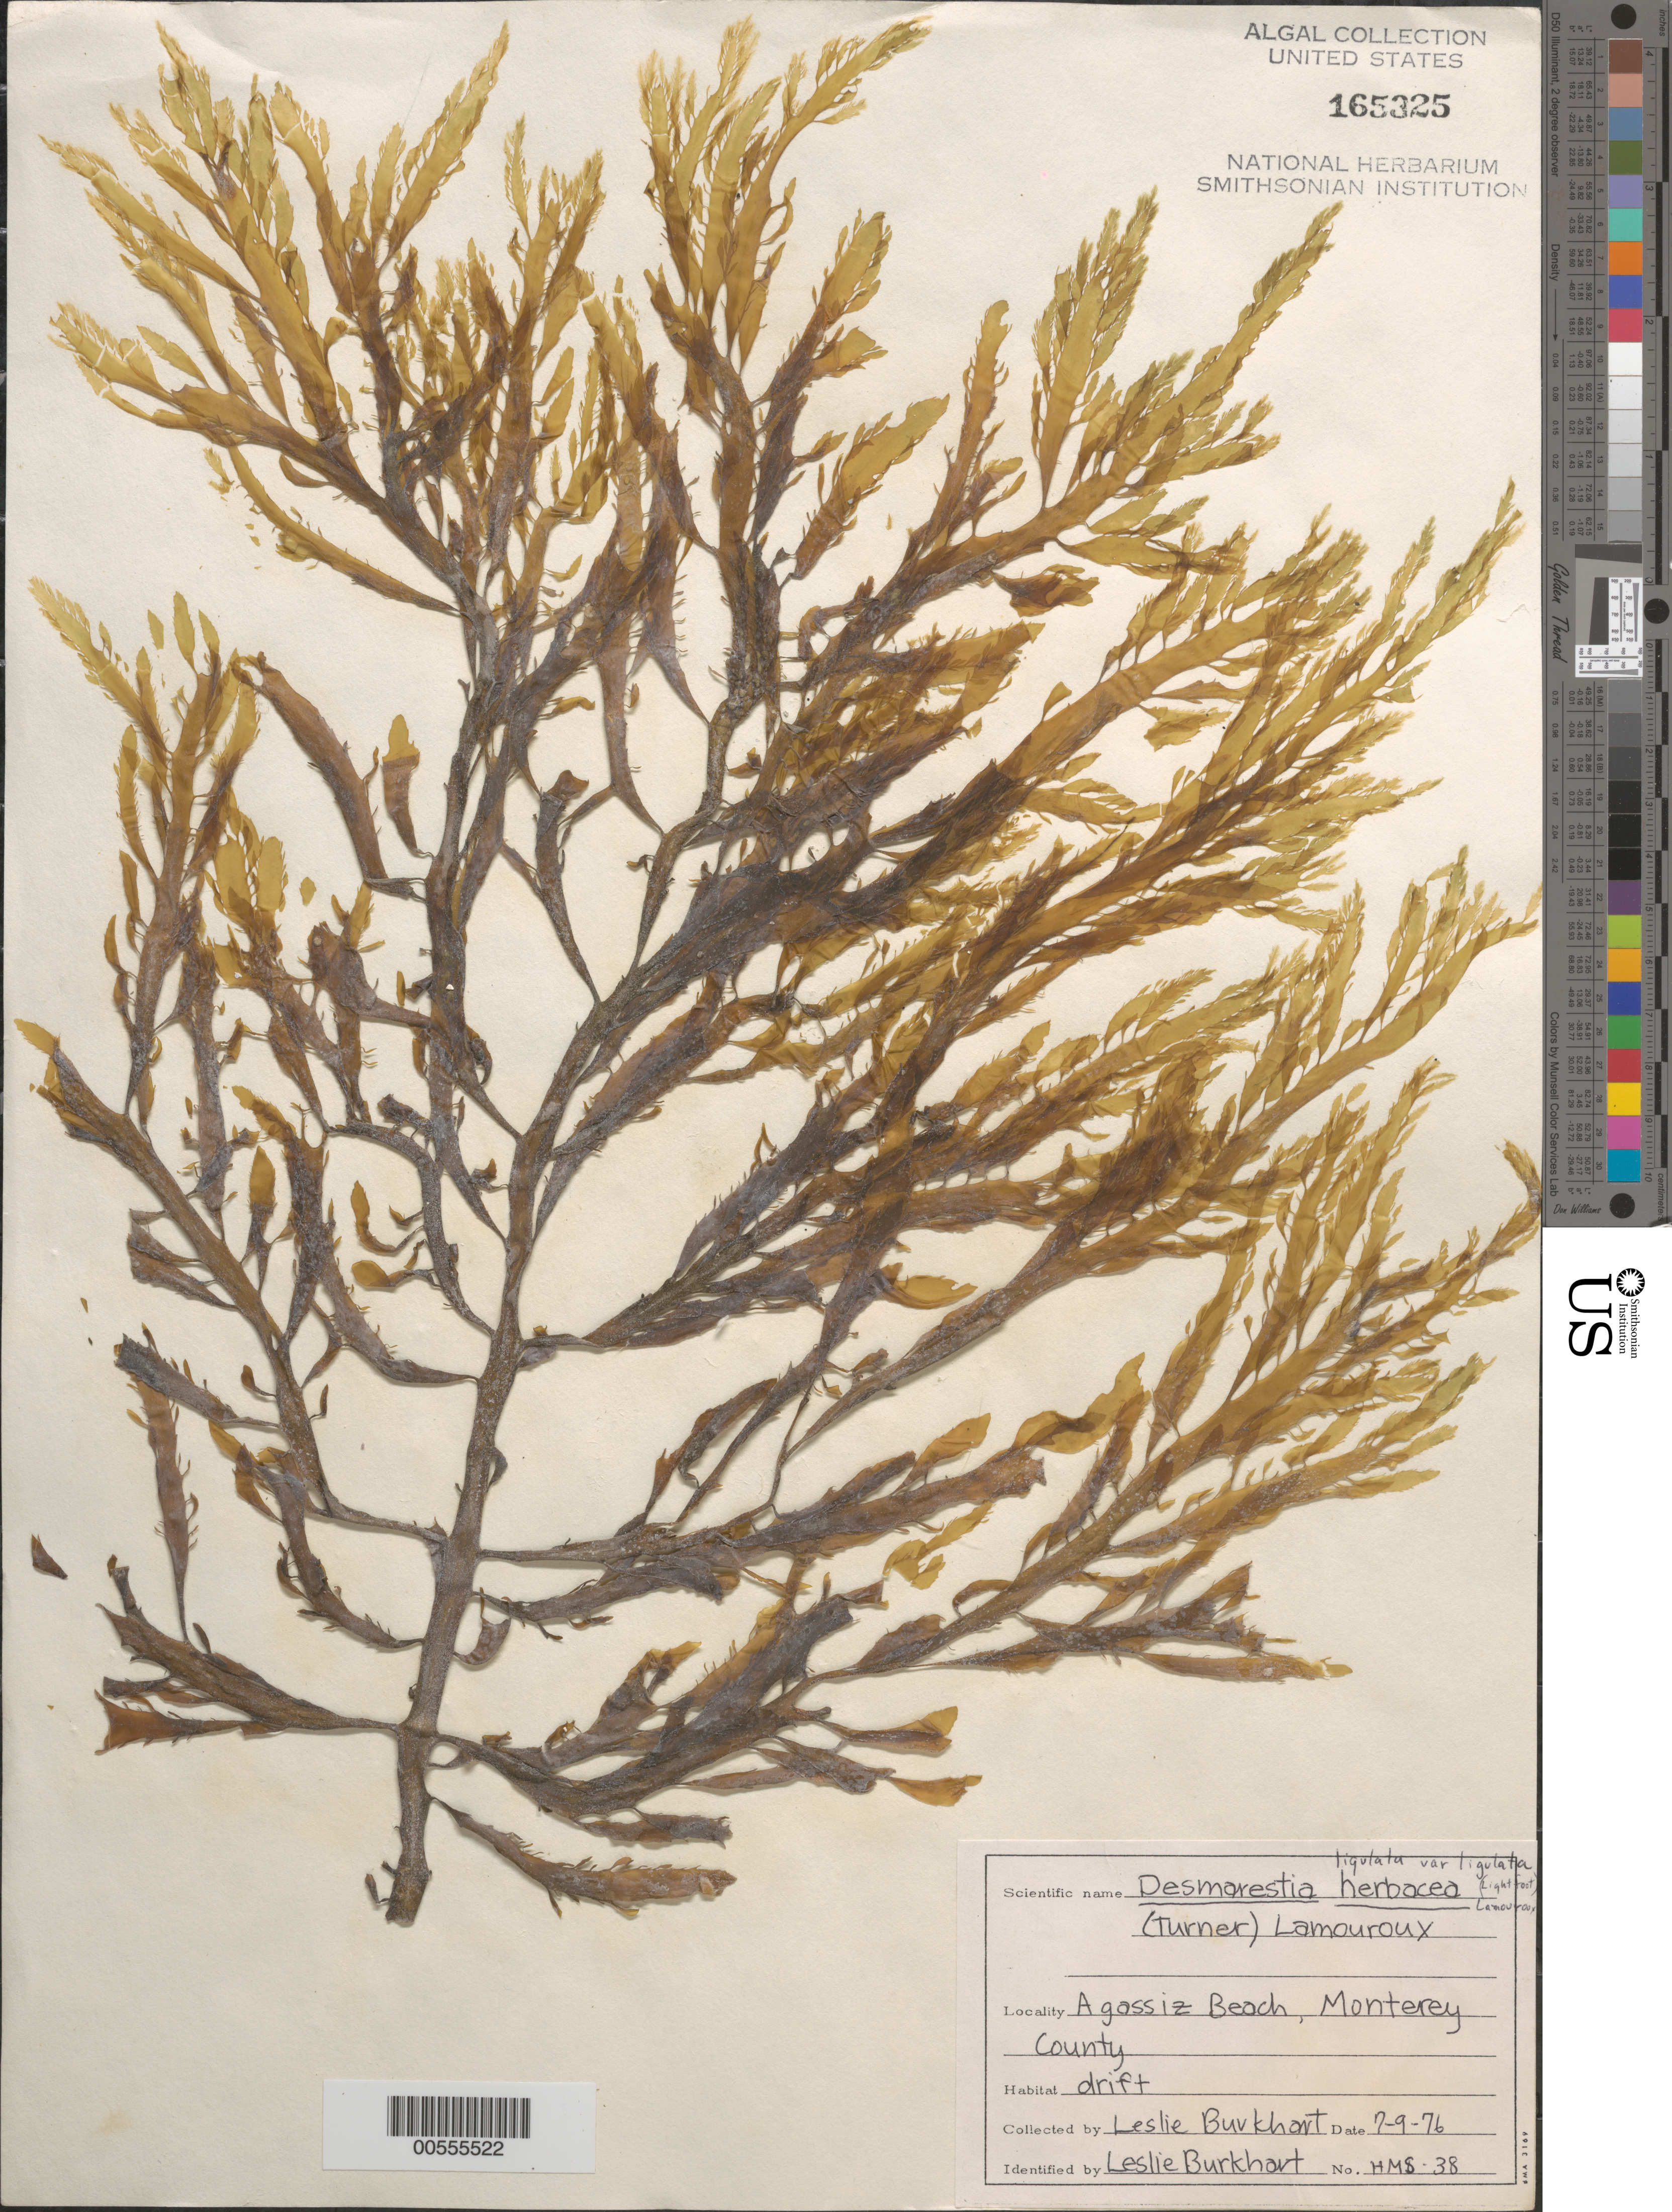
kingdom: Chromista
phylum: Ochrophyta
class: Phaeophyceae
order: Desmarestiales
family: Desmarestiaceae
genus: Desmarestia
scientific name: Desmarestia ligulata var. ligulata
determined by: Burkhart, L.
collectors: L. Burkhart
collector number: Hms-38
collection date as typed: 09 Jul 1976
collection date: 1976-07-09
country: United States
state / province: California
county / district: Monterey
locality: Agassiz Beach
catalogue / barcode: US 165325